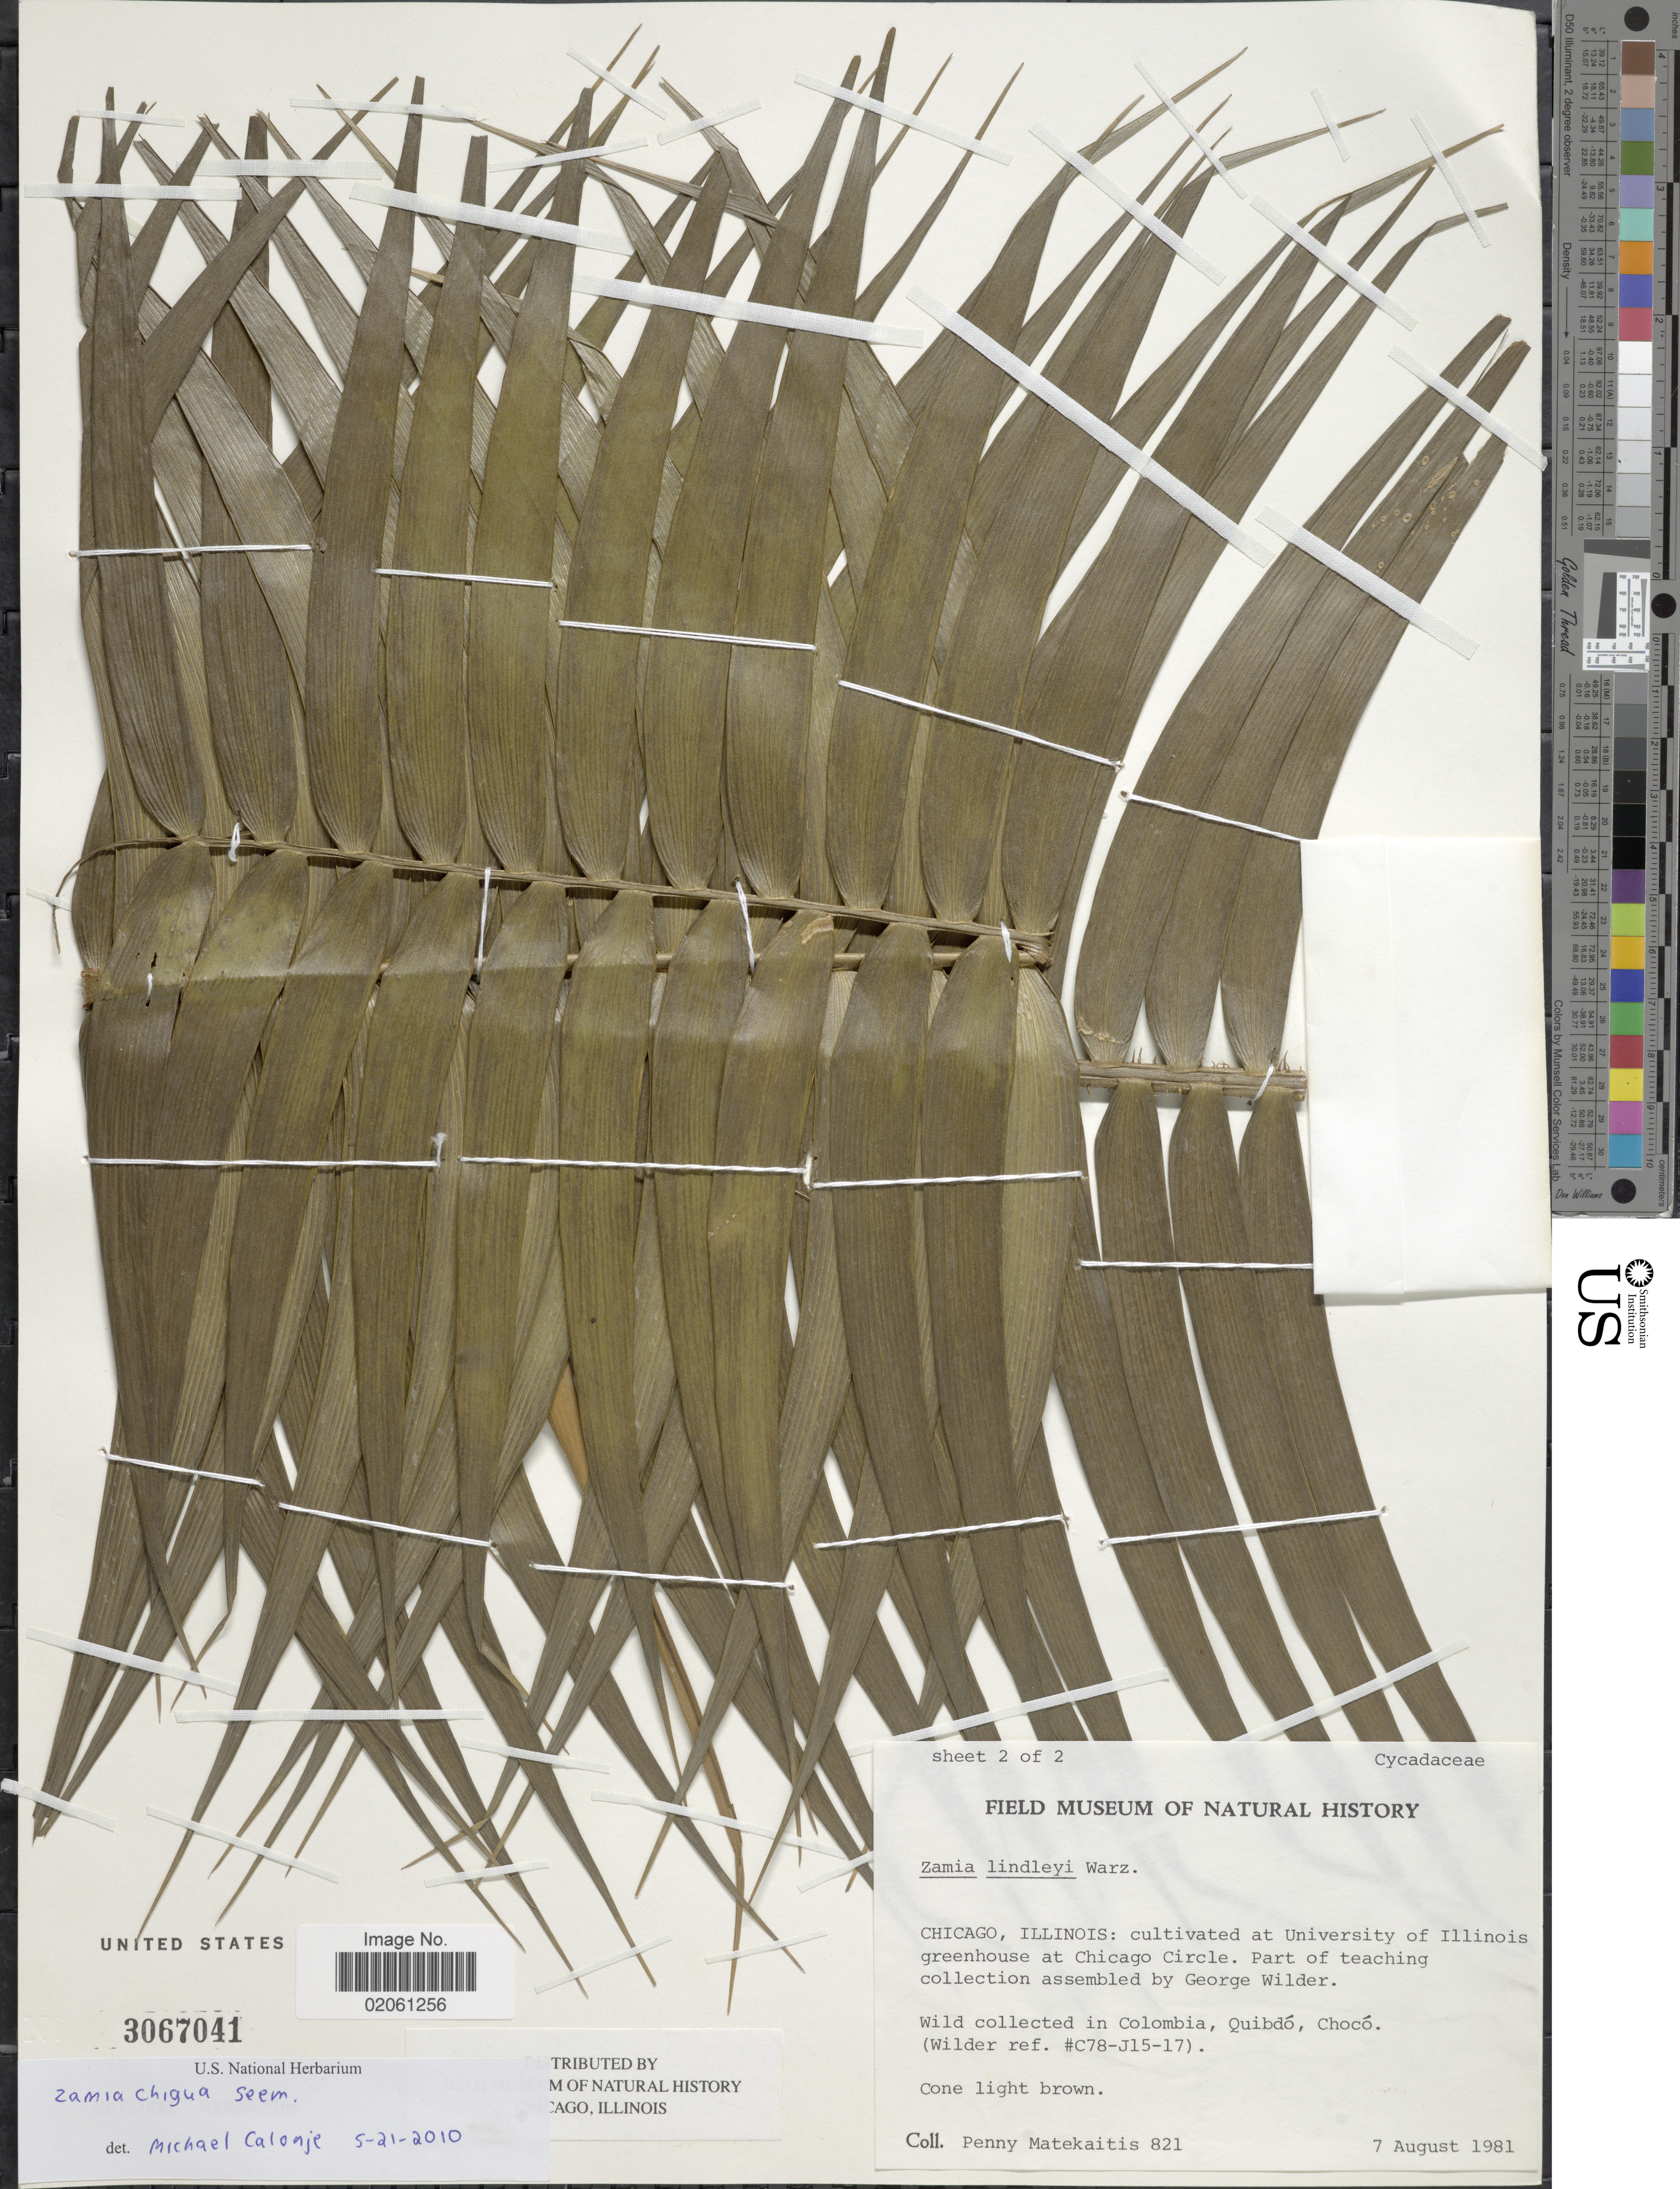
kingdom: Plantae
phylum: Tracheophyta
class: Cycadopsida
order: Cycadales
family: Zamiaceae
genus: Zamia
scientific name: Zamia chigua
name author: Seem.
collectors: P. Matekaitis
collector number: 821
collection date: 1981-08-07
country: United States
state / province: Illinois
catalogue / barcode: US 3067041